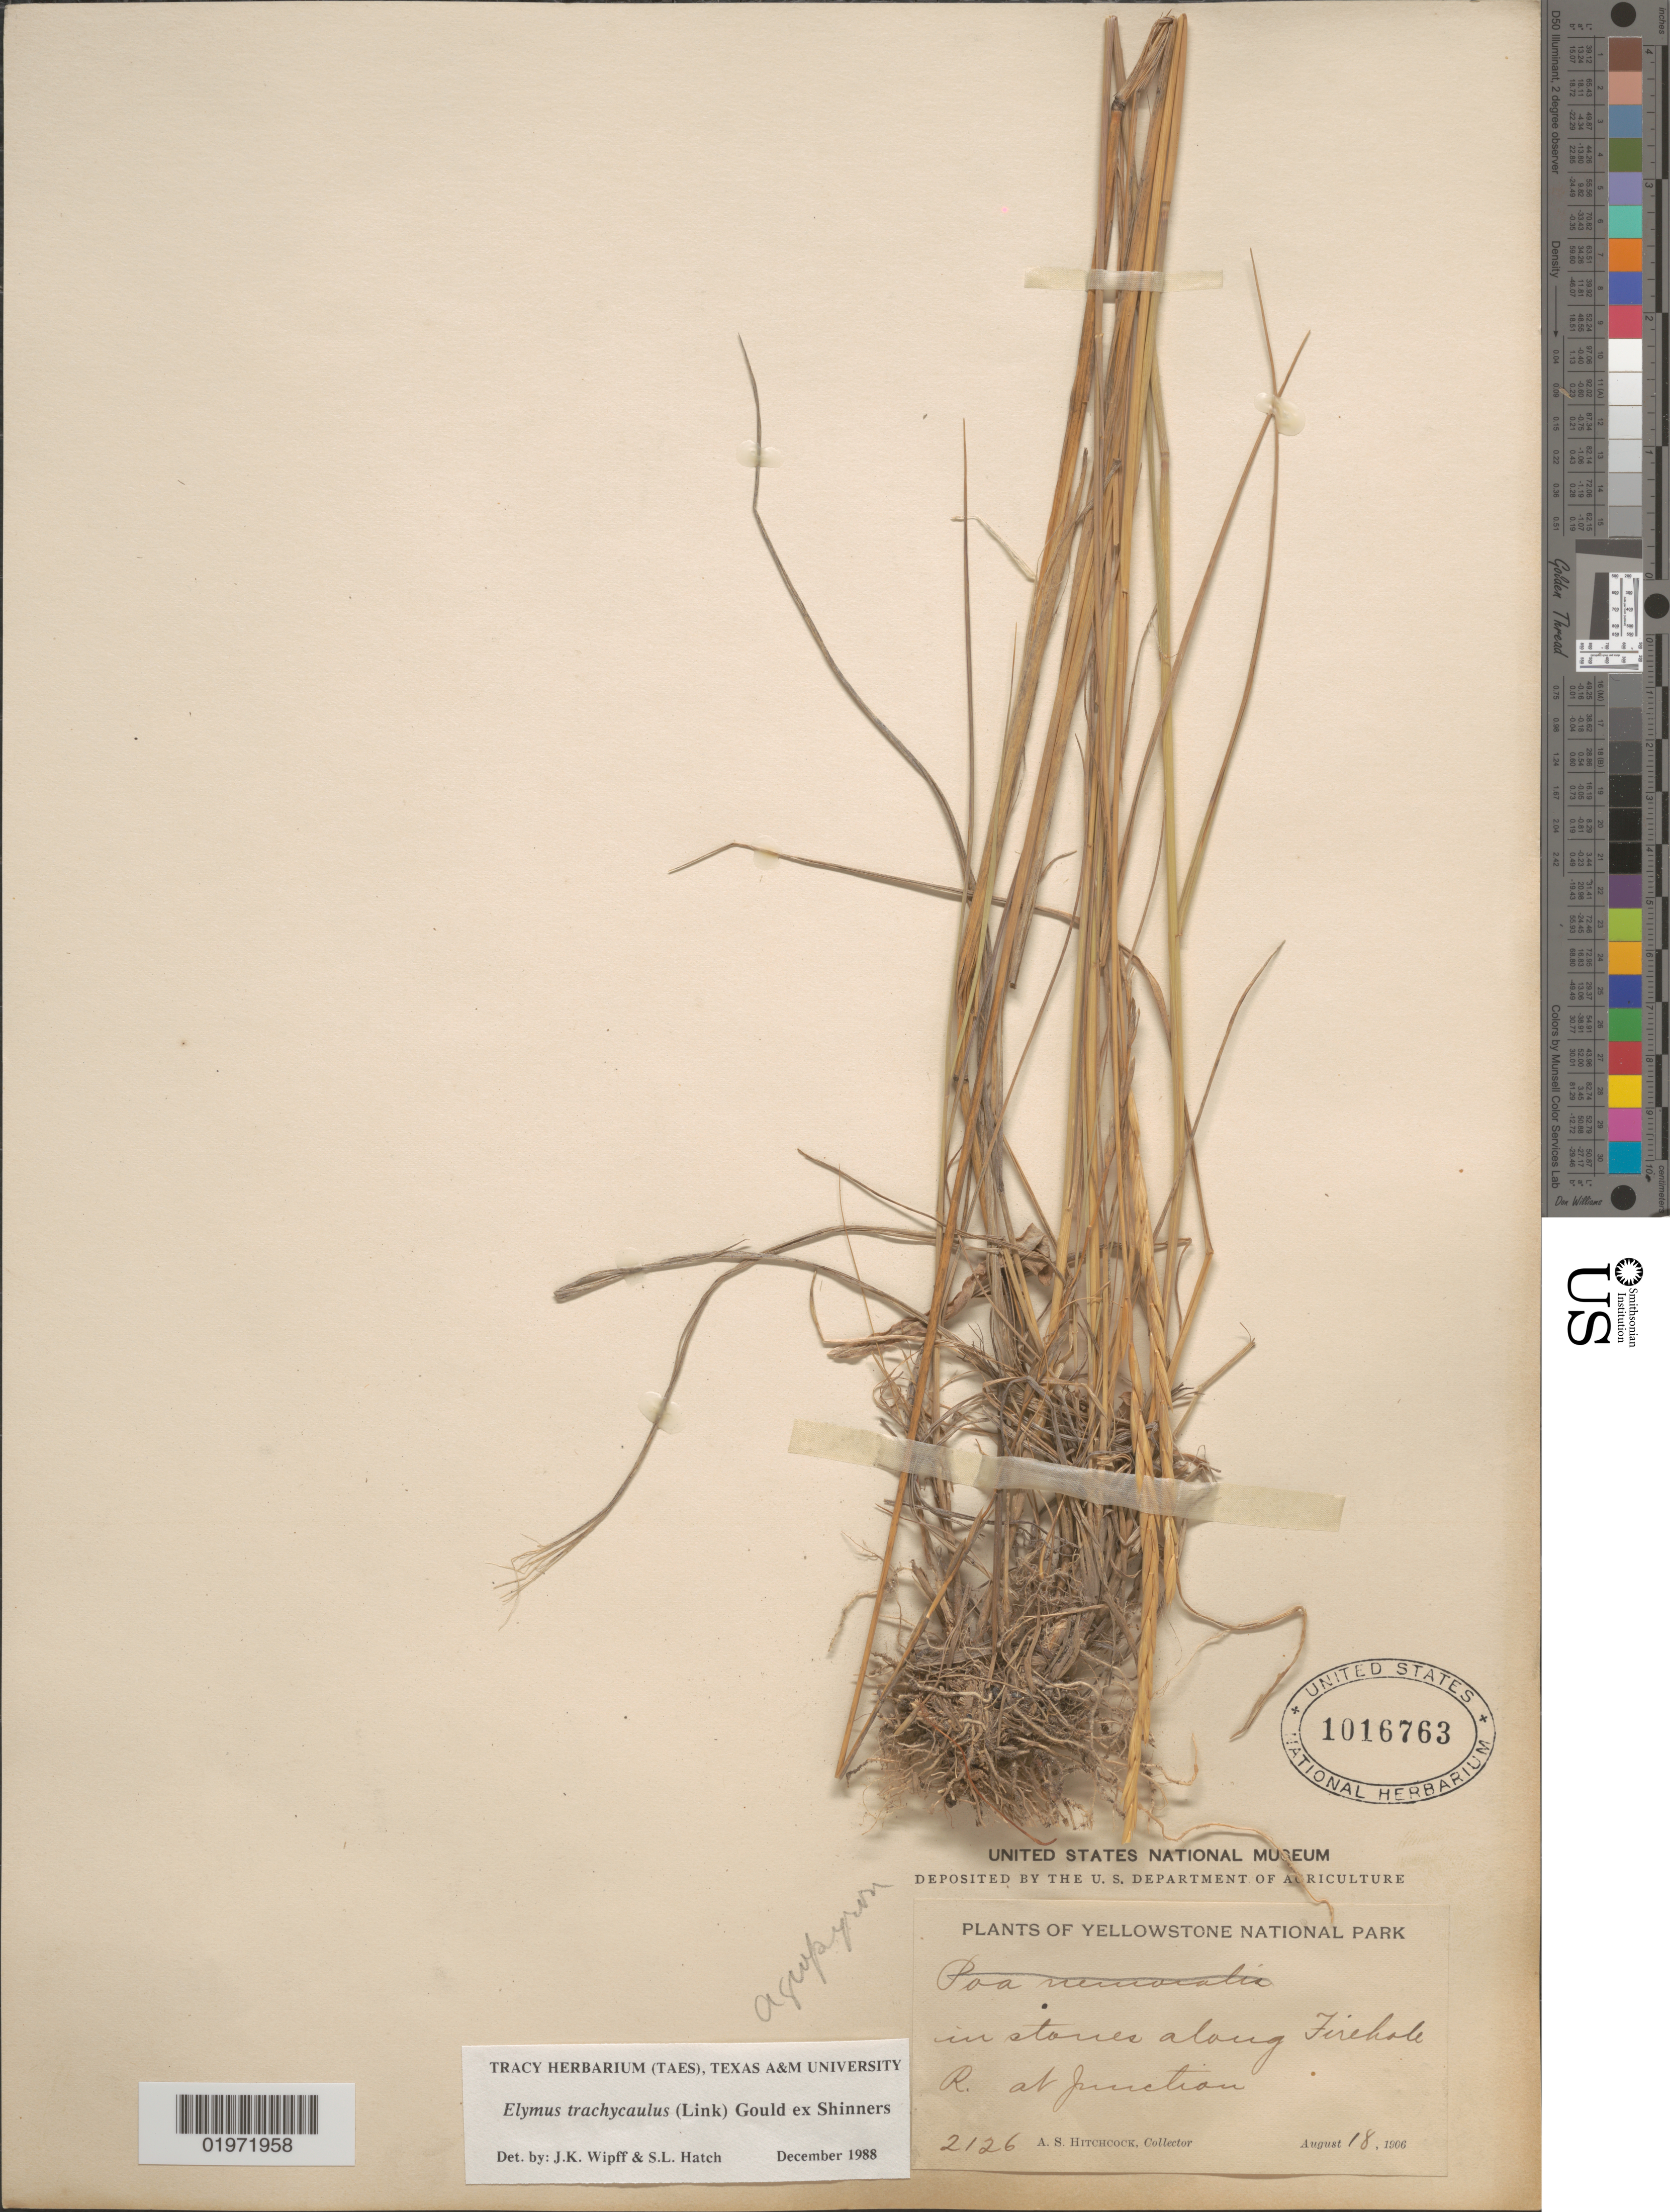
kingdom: Plantae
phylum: Tracheophyta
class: Liliopsida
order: Poales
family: Poaceae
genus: Elymus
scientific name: Elymus trachycaulus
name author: (Link) Gould ex Shinners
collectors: A. S. Hitchcock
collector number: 2126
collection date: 1906-08-18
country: United States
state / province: Wyoming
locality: Yellowstone National Park. In stones along Firehole R. at junction.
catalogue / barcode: US 1016763